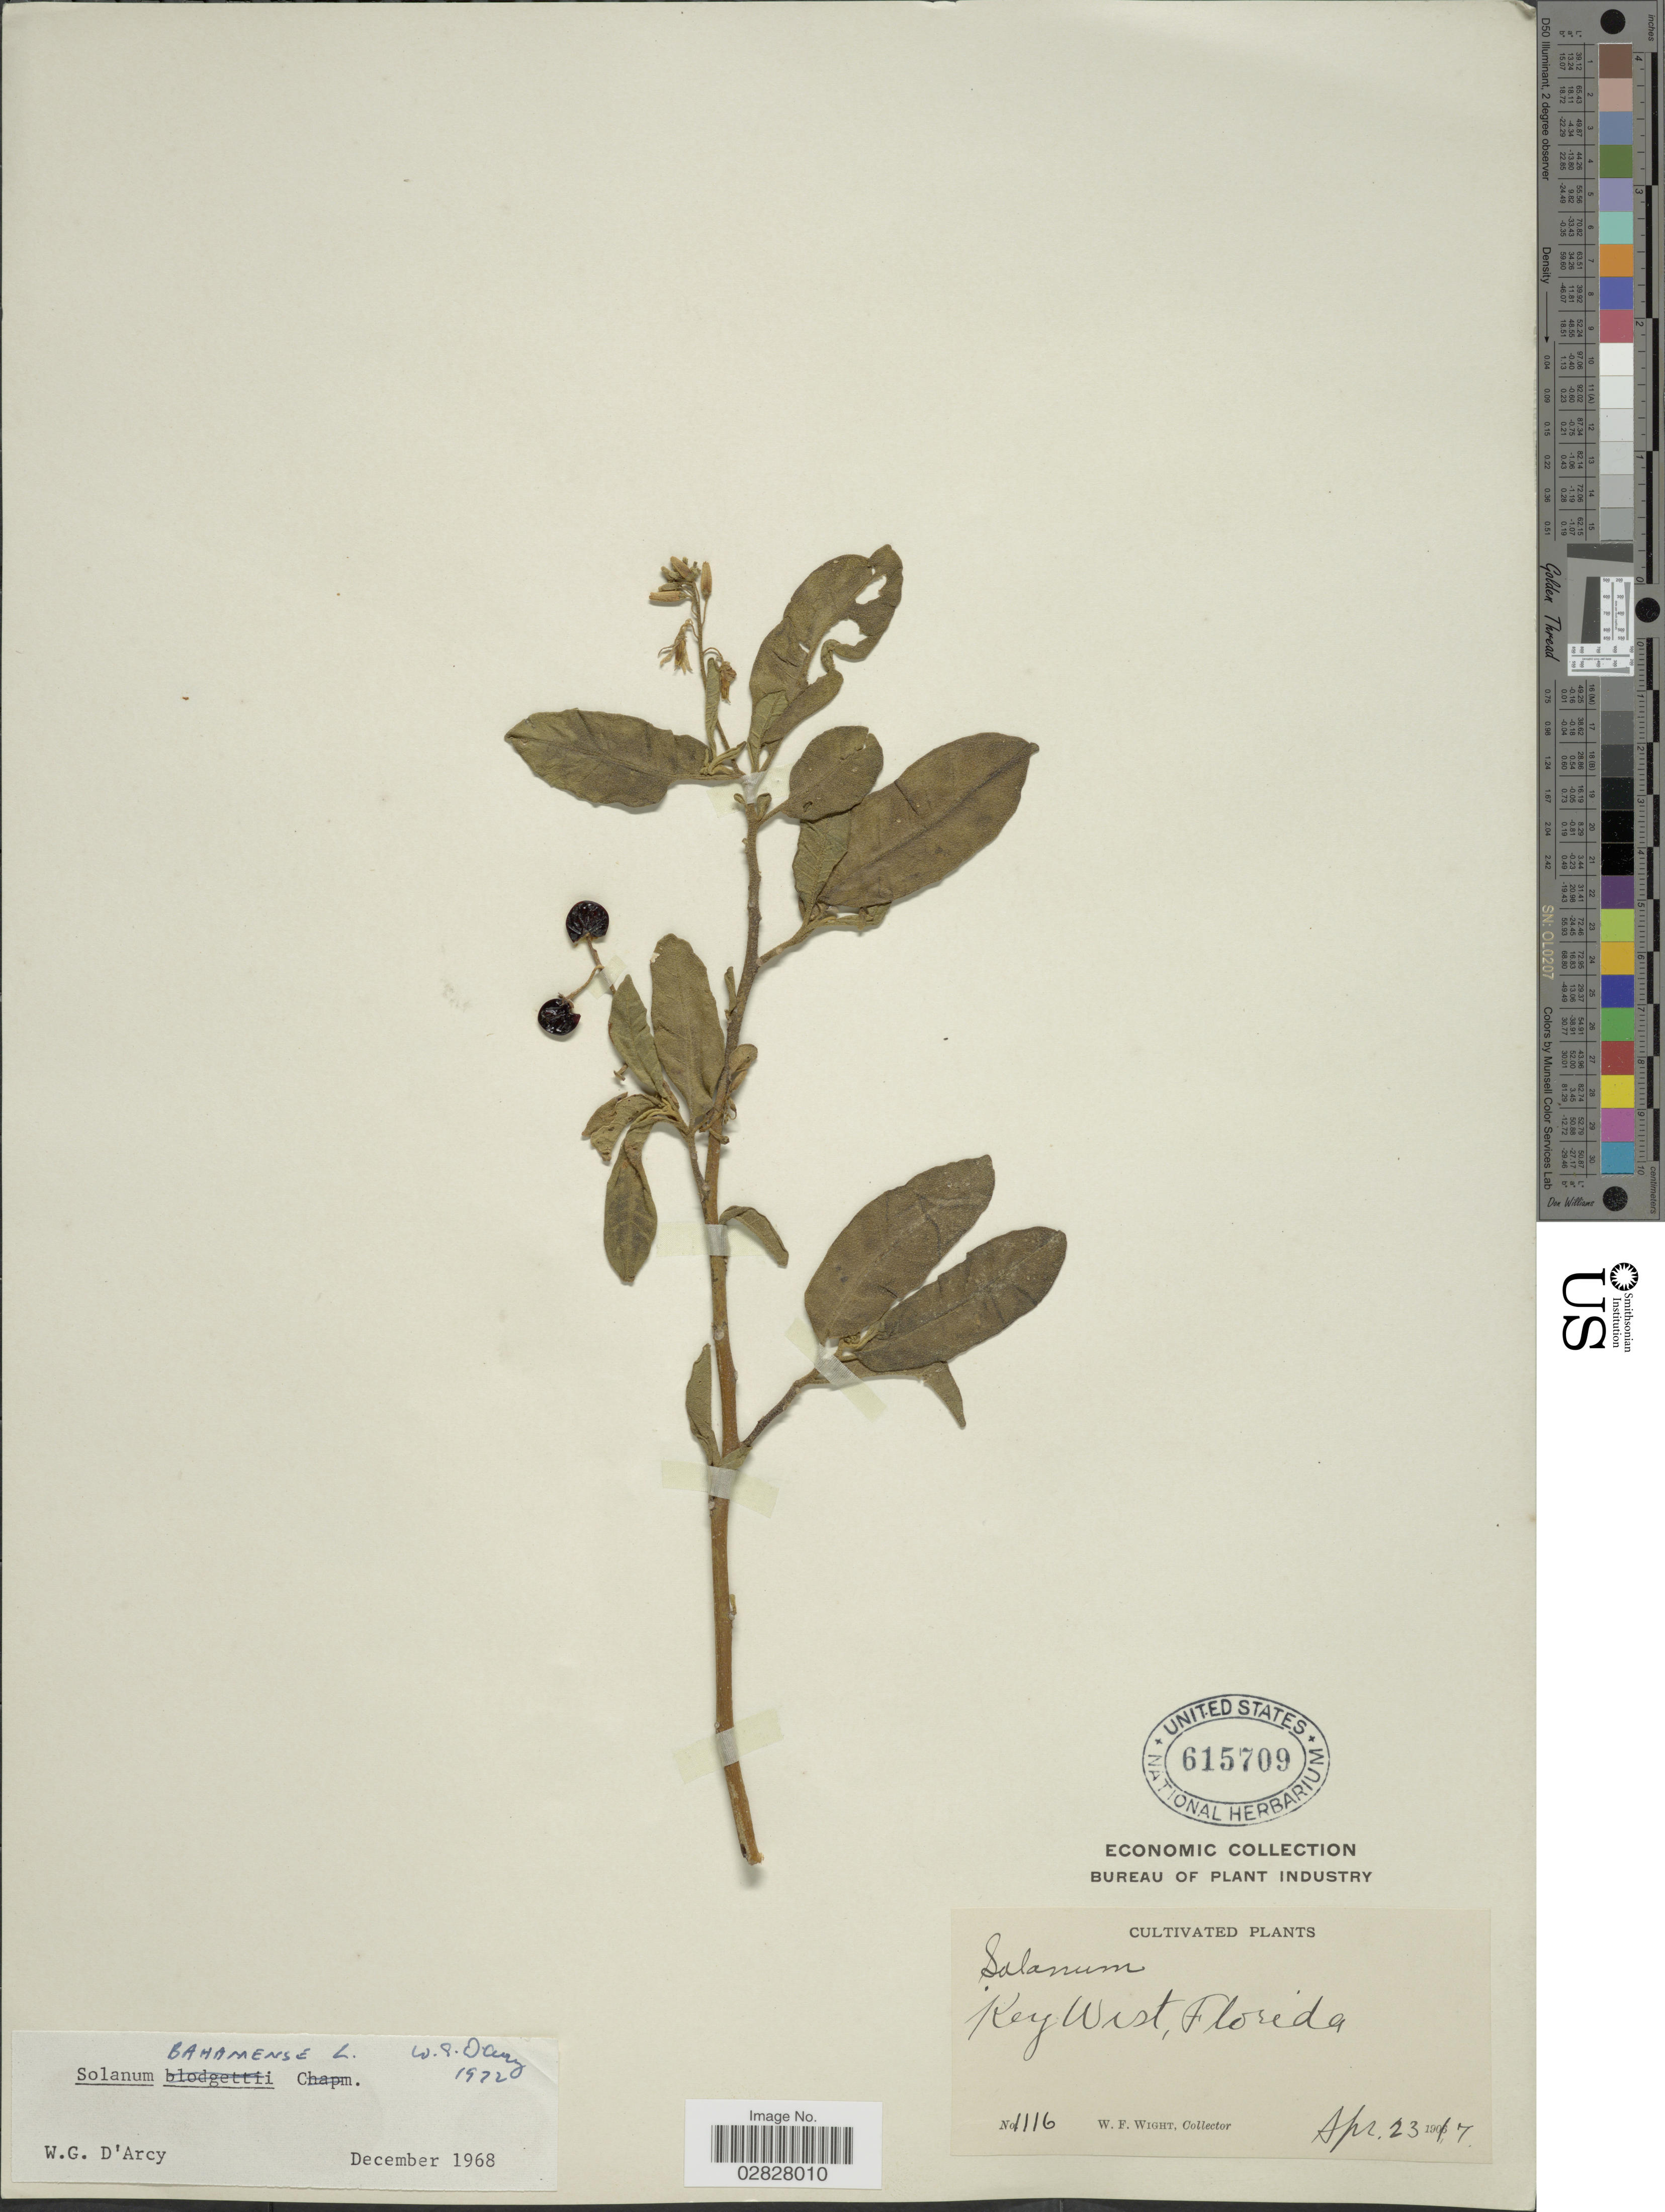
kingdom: Plantae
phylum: Tracheophyta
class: Magnoliopsida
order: Solanales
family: Solanaceae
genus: Solanum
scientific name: Solanum bahamense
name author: L.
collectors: W. Wight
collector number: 1116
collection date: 1917-04-23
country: United States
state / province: Florida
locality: Key West.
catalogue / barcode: US 615709